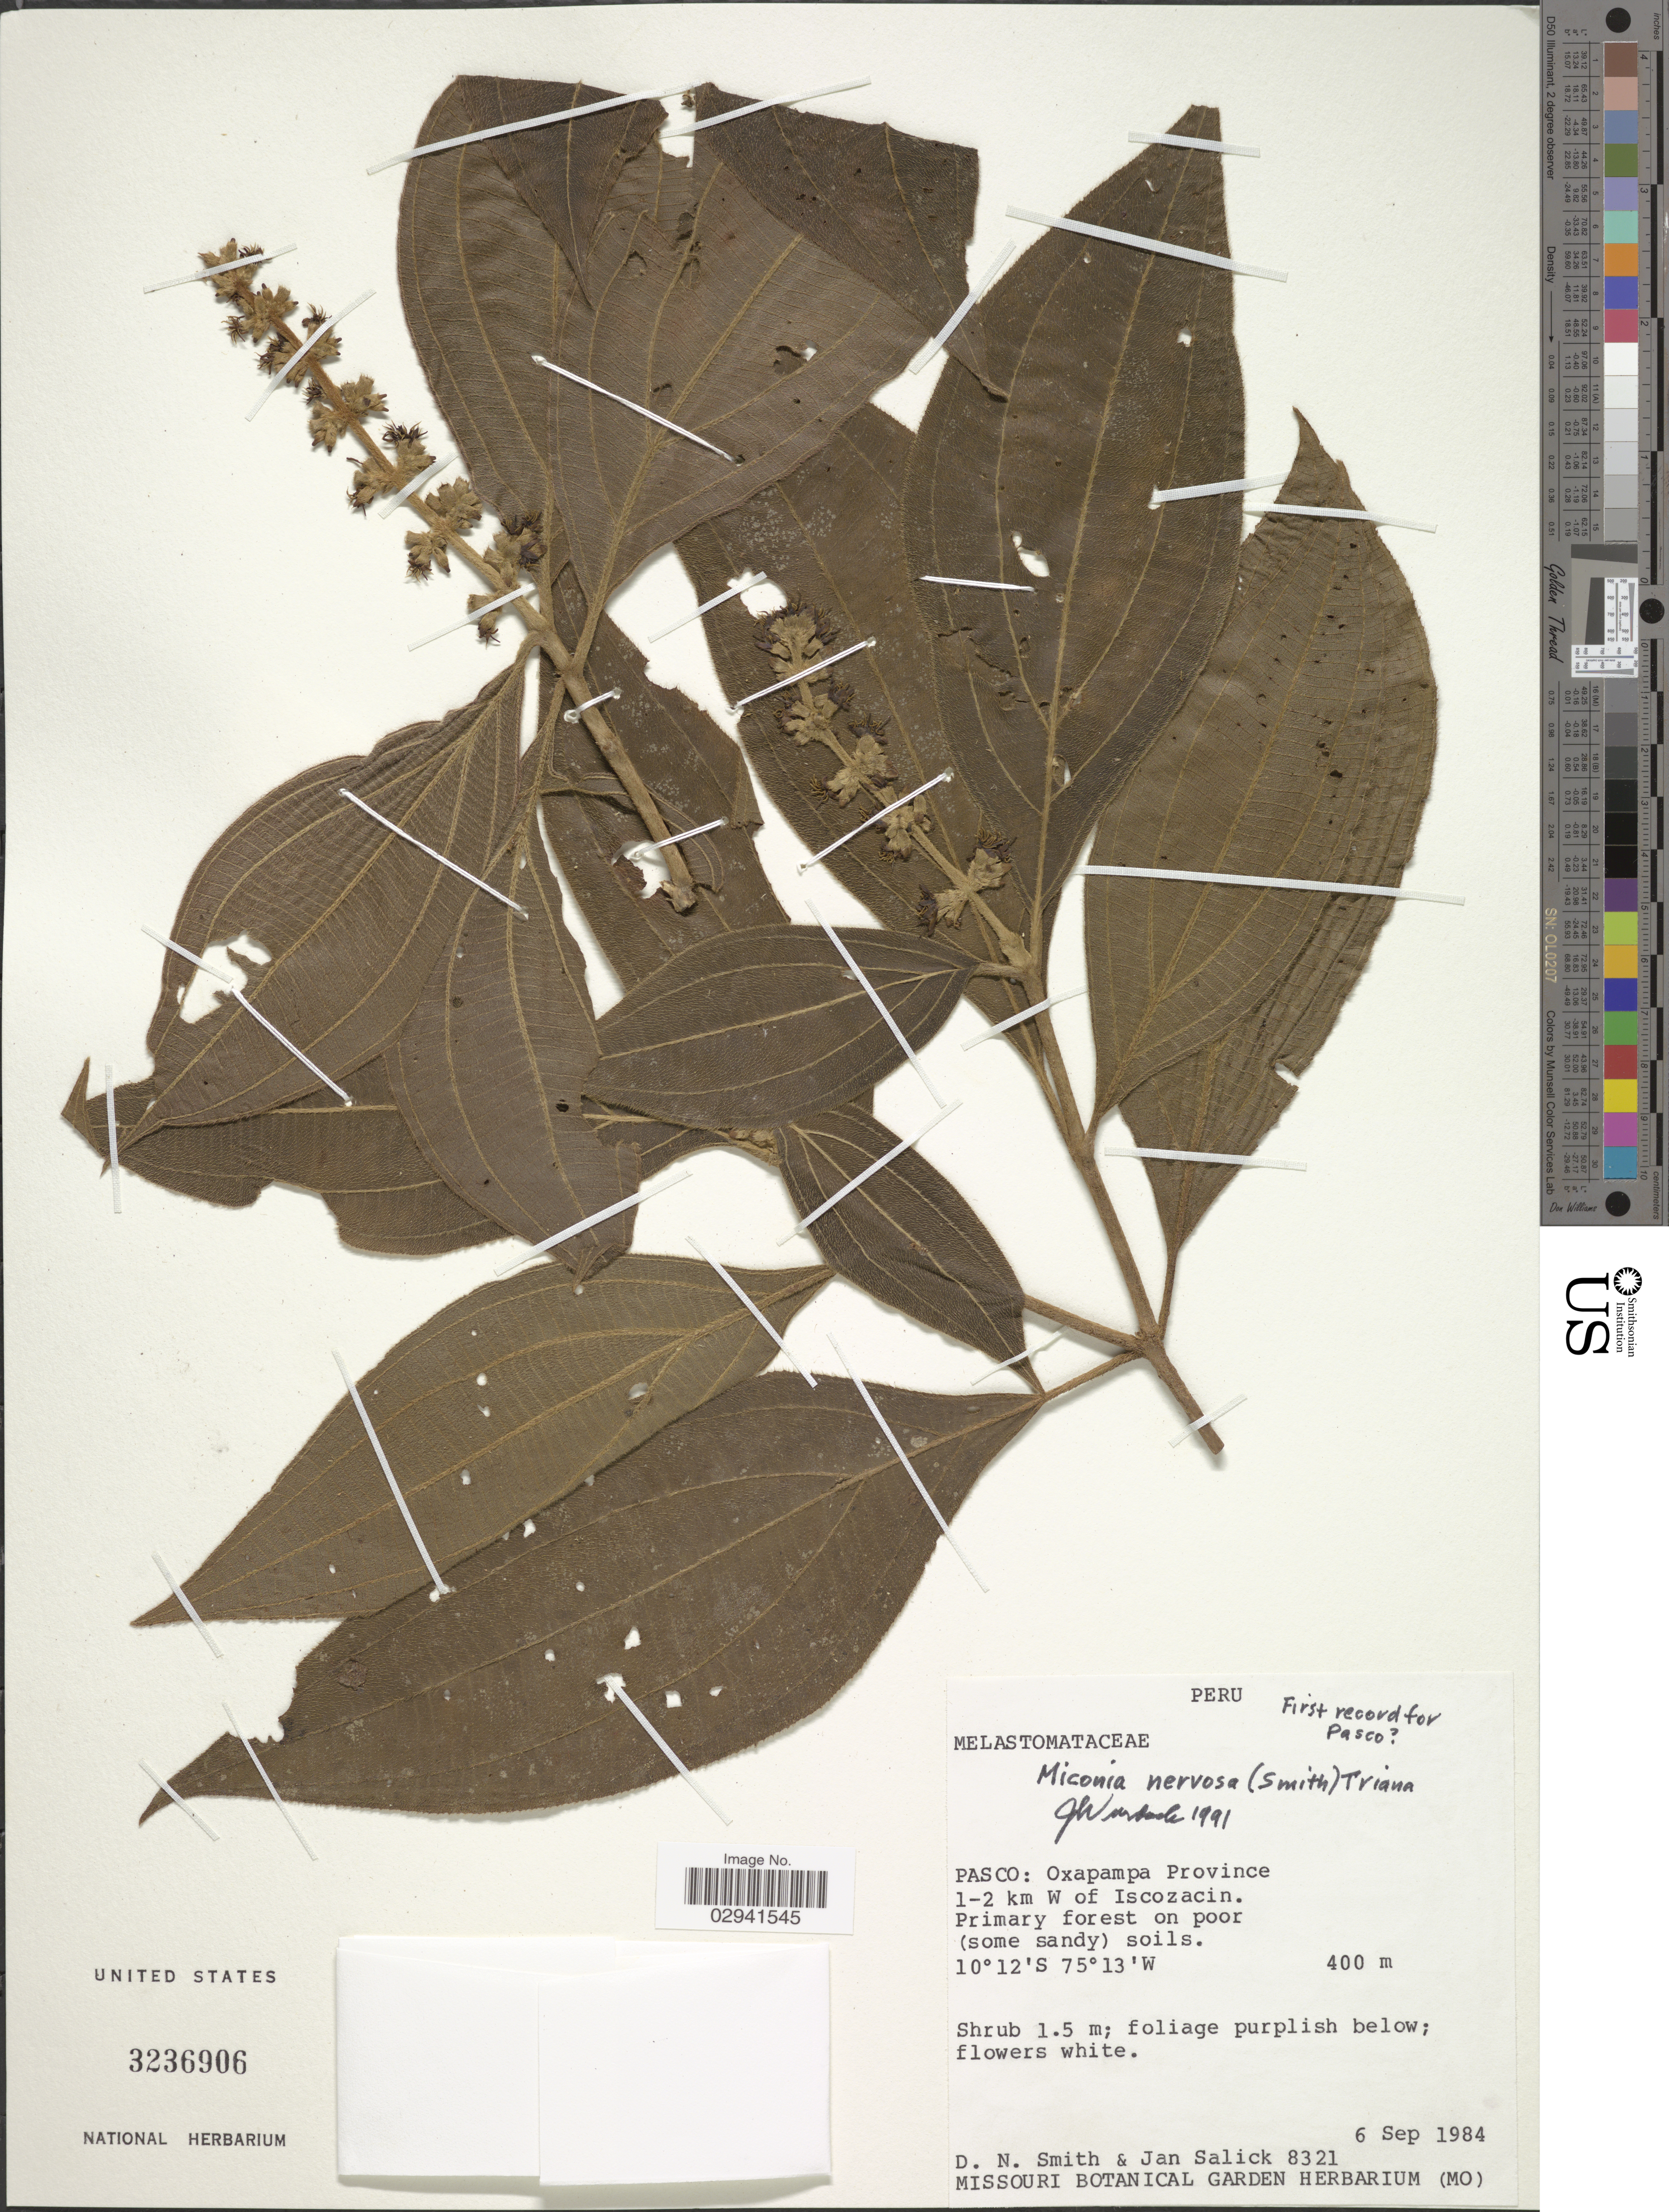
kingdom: Plantae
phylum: Tracheophyta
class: Magnoliopsida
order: Myrtales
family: Melastomataceae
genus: Miconia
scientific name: Miconia nervosa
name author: (Sm.) Triana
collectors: D. Smith & J. Salick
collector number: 8321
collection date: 1984-09-06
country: Peru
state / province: Pasco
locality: Oxapampa Province 1-2 km W of Iscozacin.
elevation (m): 400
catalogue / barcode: US 3236906